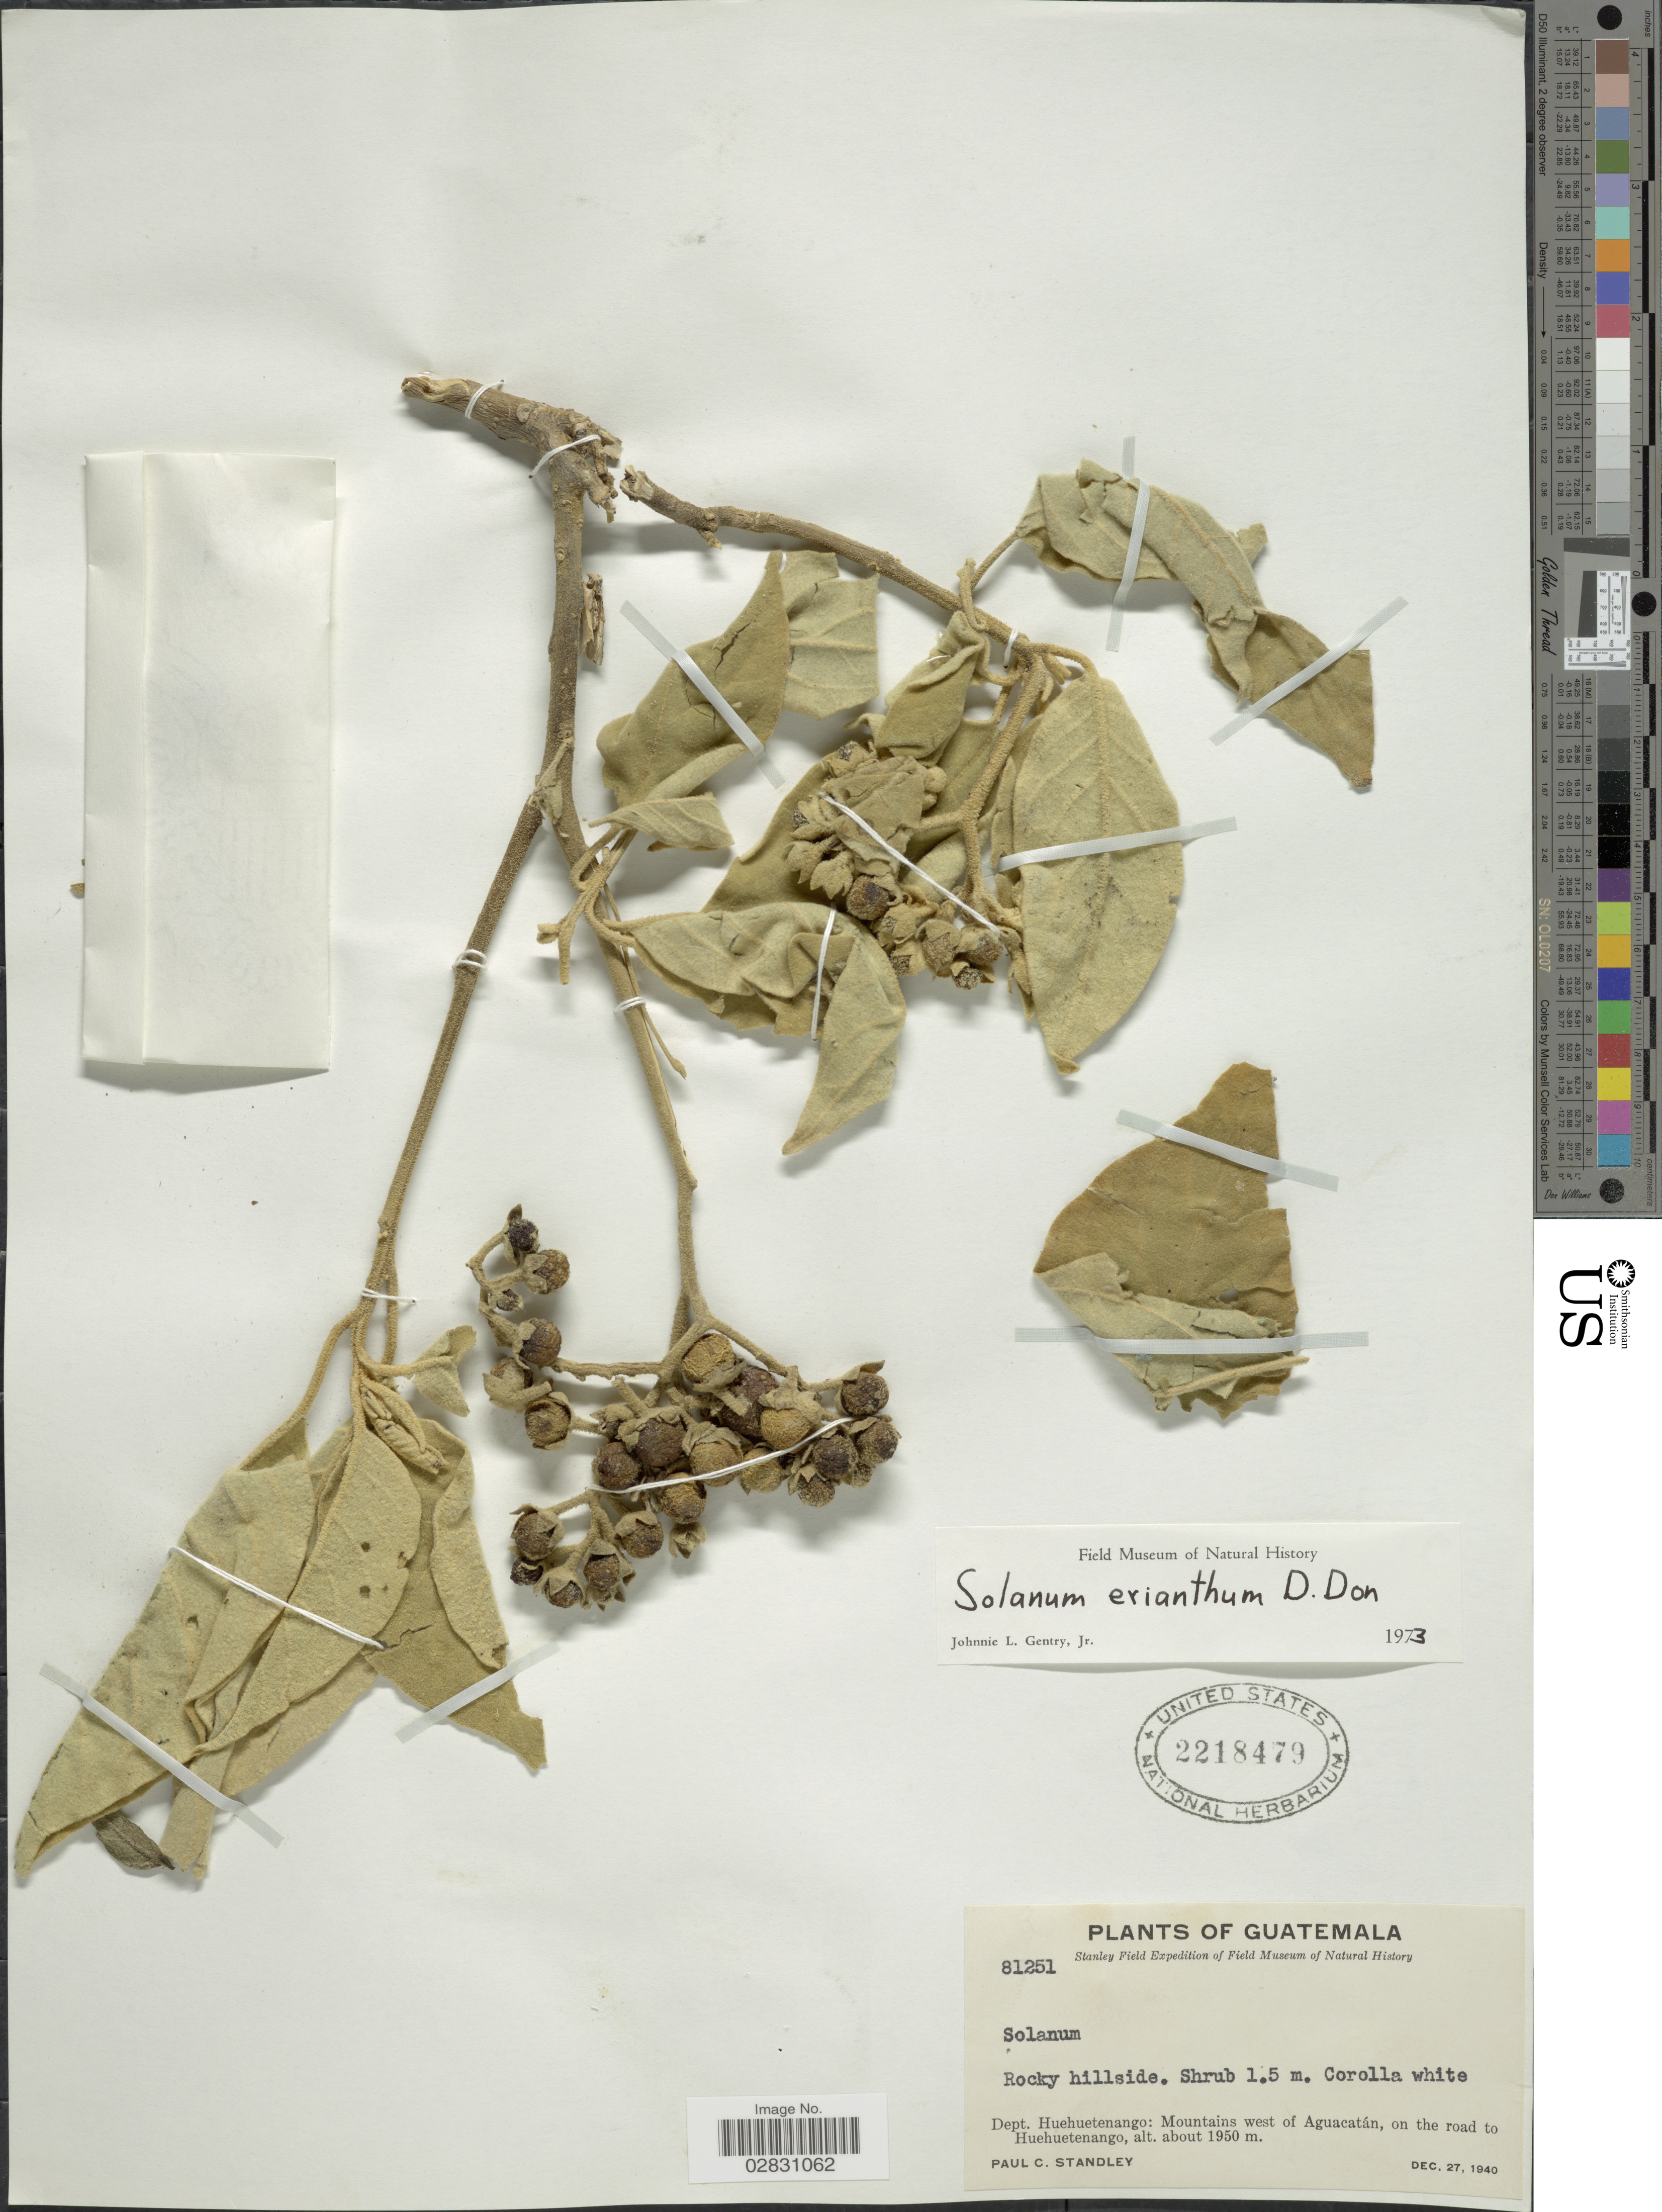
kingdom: Plantae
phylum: Tracheophyta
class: Magnoliopsida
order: Solanales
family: Solanaceae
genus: Solanum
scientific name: Solanum erianthum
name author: D. Don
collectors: P. C. Standley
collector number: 81251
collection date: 1940-12-27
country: Guatemala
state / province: Huehuetenango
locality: Dept. Huehuetenango: Mountains west of Aguacatán, on the road to Huehuetenango.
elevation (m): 1950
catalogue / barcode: US 2218479